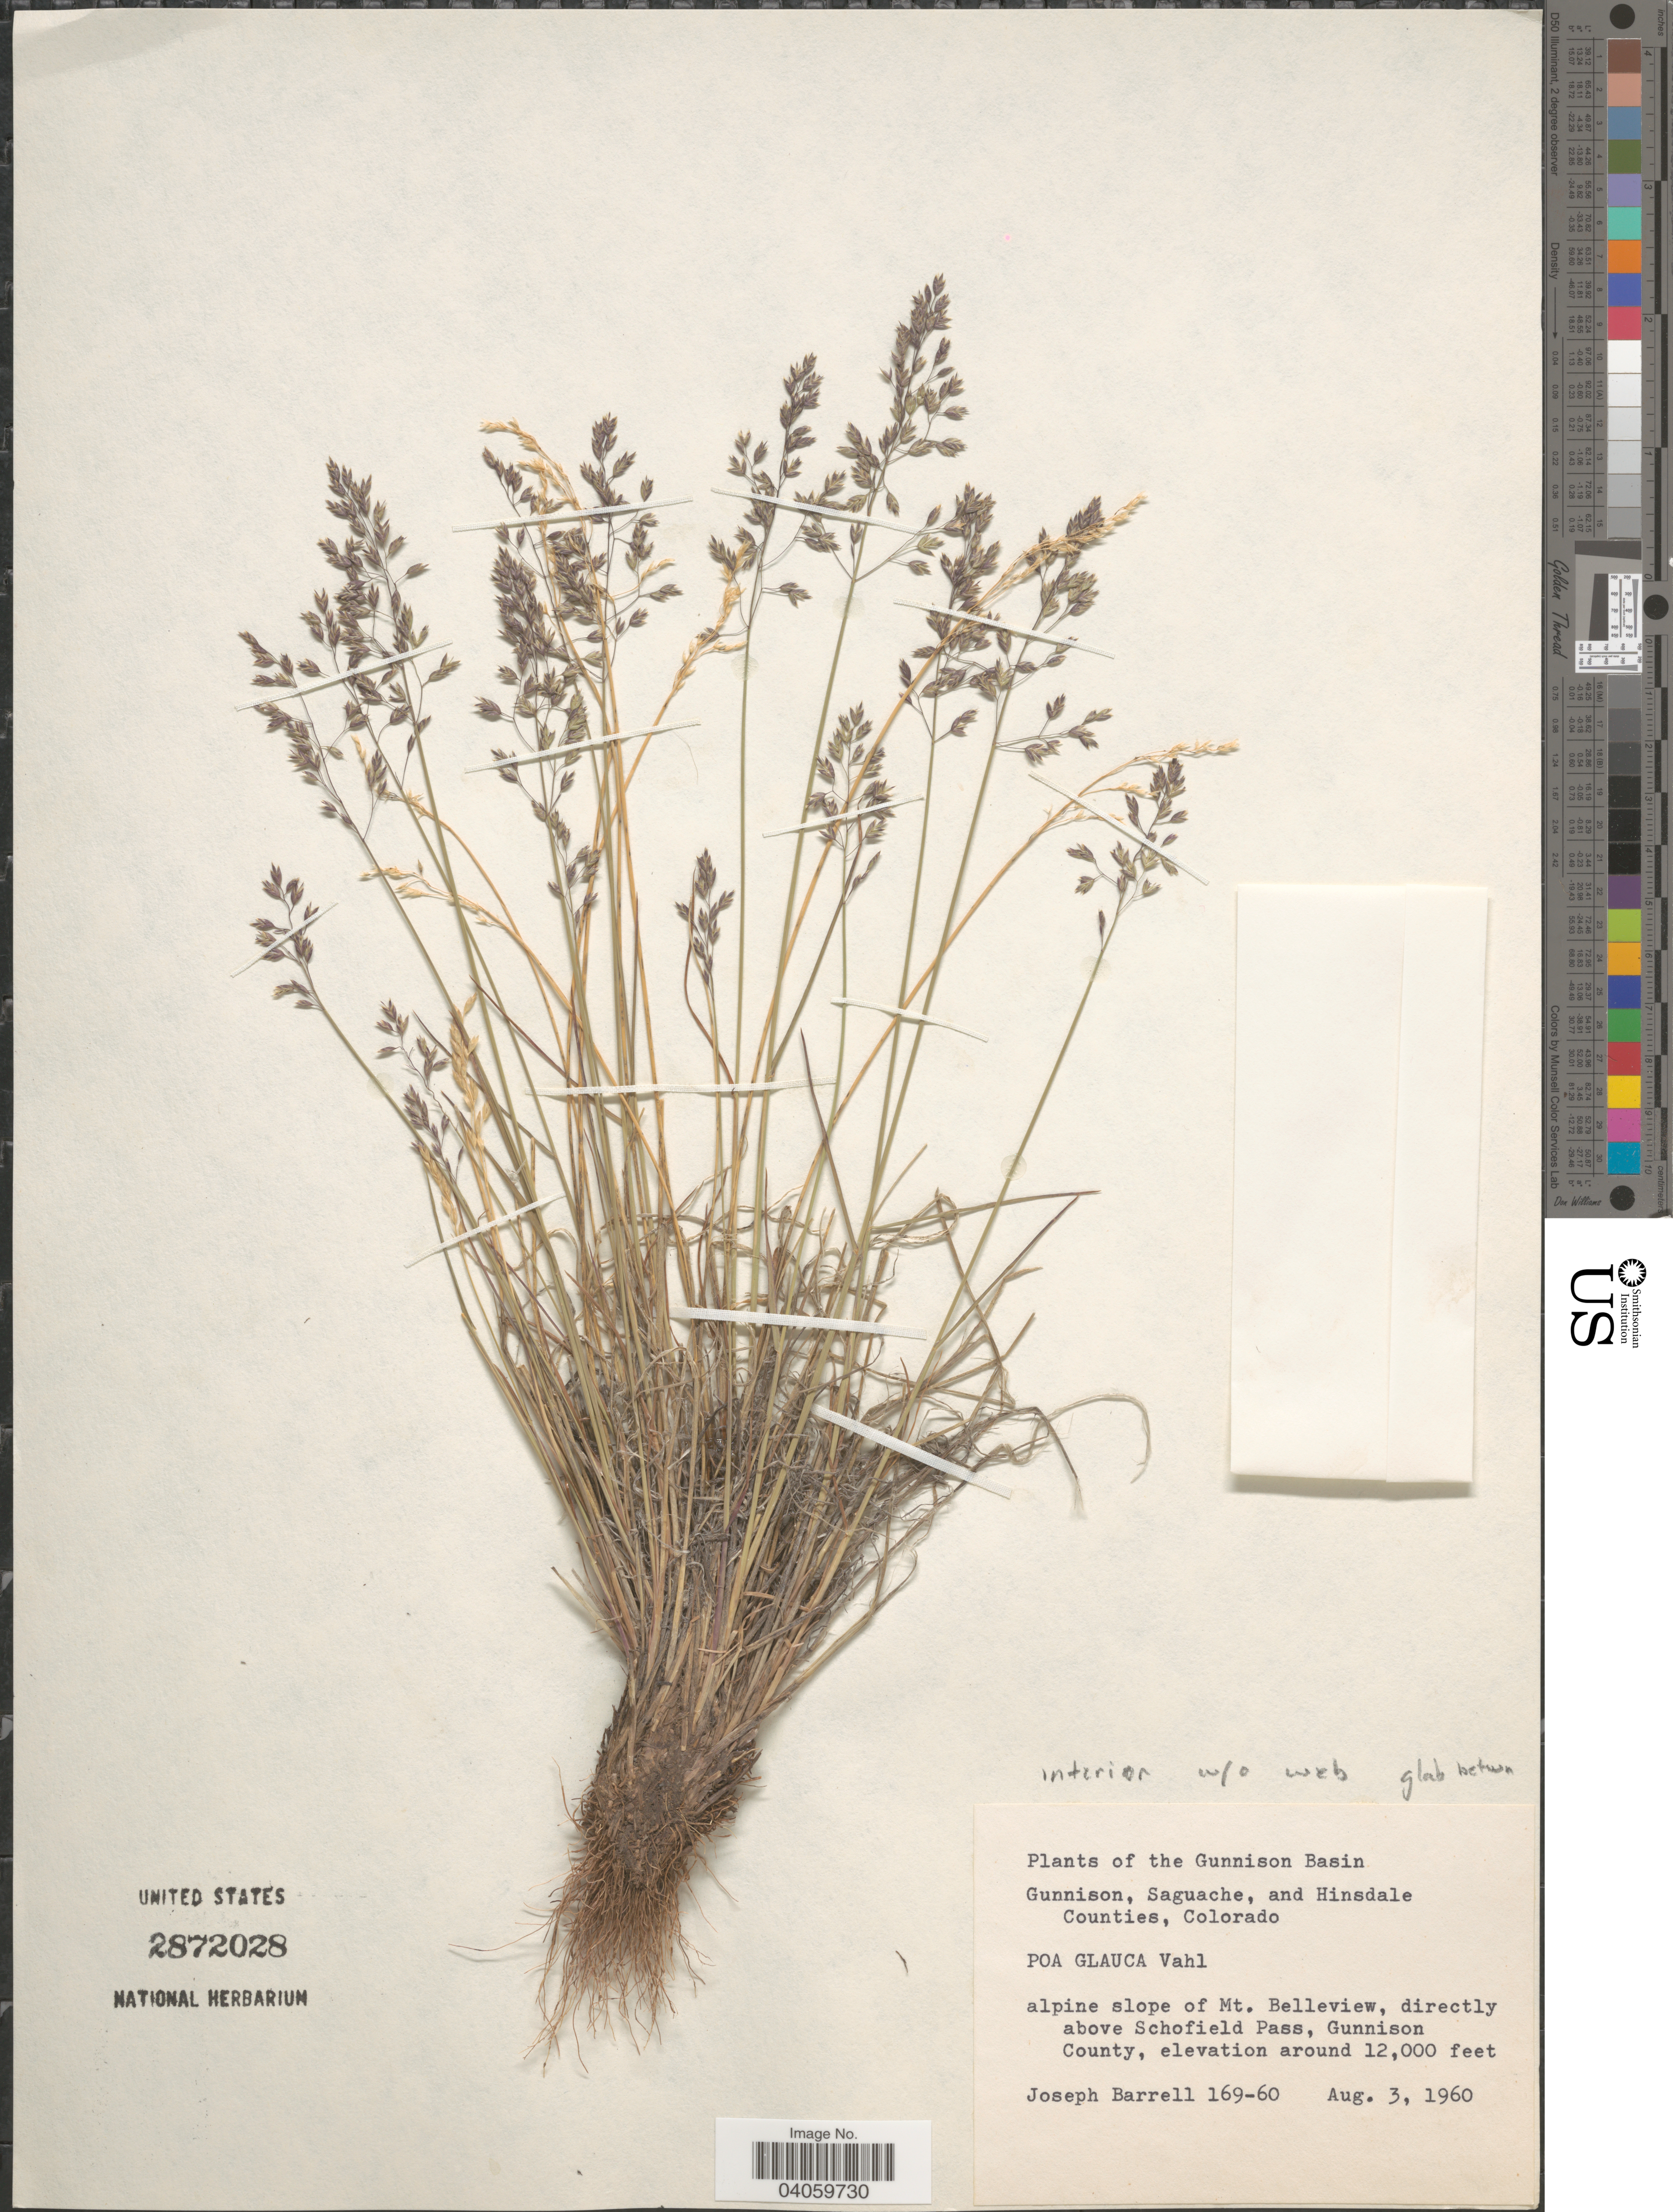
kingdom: Plantae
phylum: Tracheophyta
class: Liliopsida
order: Poales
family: Poaceae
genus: Poa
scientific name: Poa interior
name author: Rydb.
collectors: J. Barrell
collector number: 169-60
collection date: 1960-08-03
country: United States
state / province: Colorado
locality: Gunnison Basin. Alpine slope of Mt. Belleview, directly above Schofield Pass, Gunnison County.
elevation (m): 3658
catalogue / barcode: US 2872028